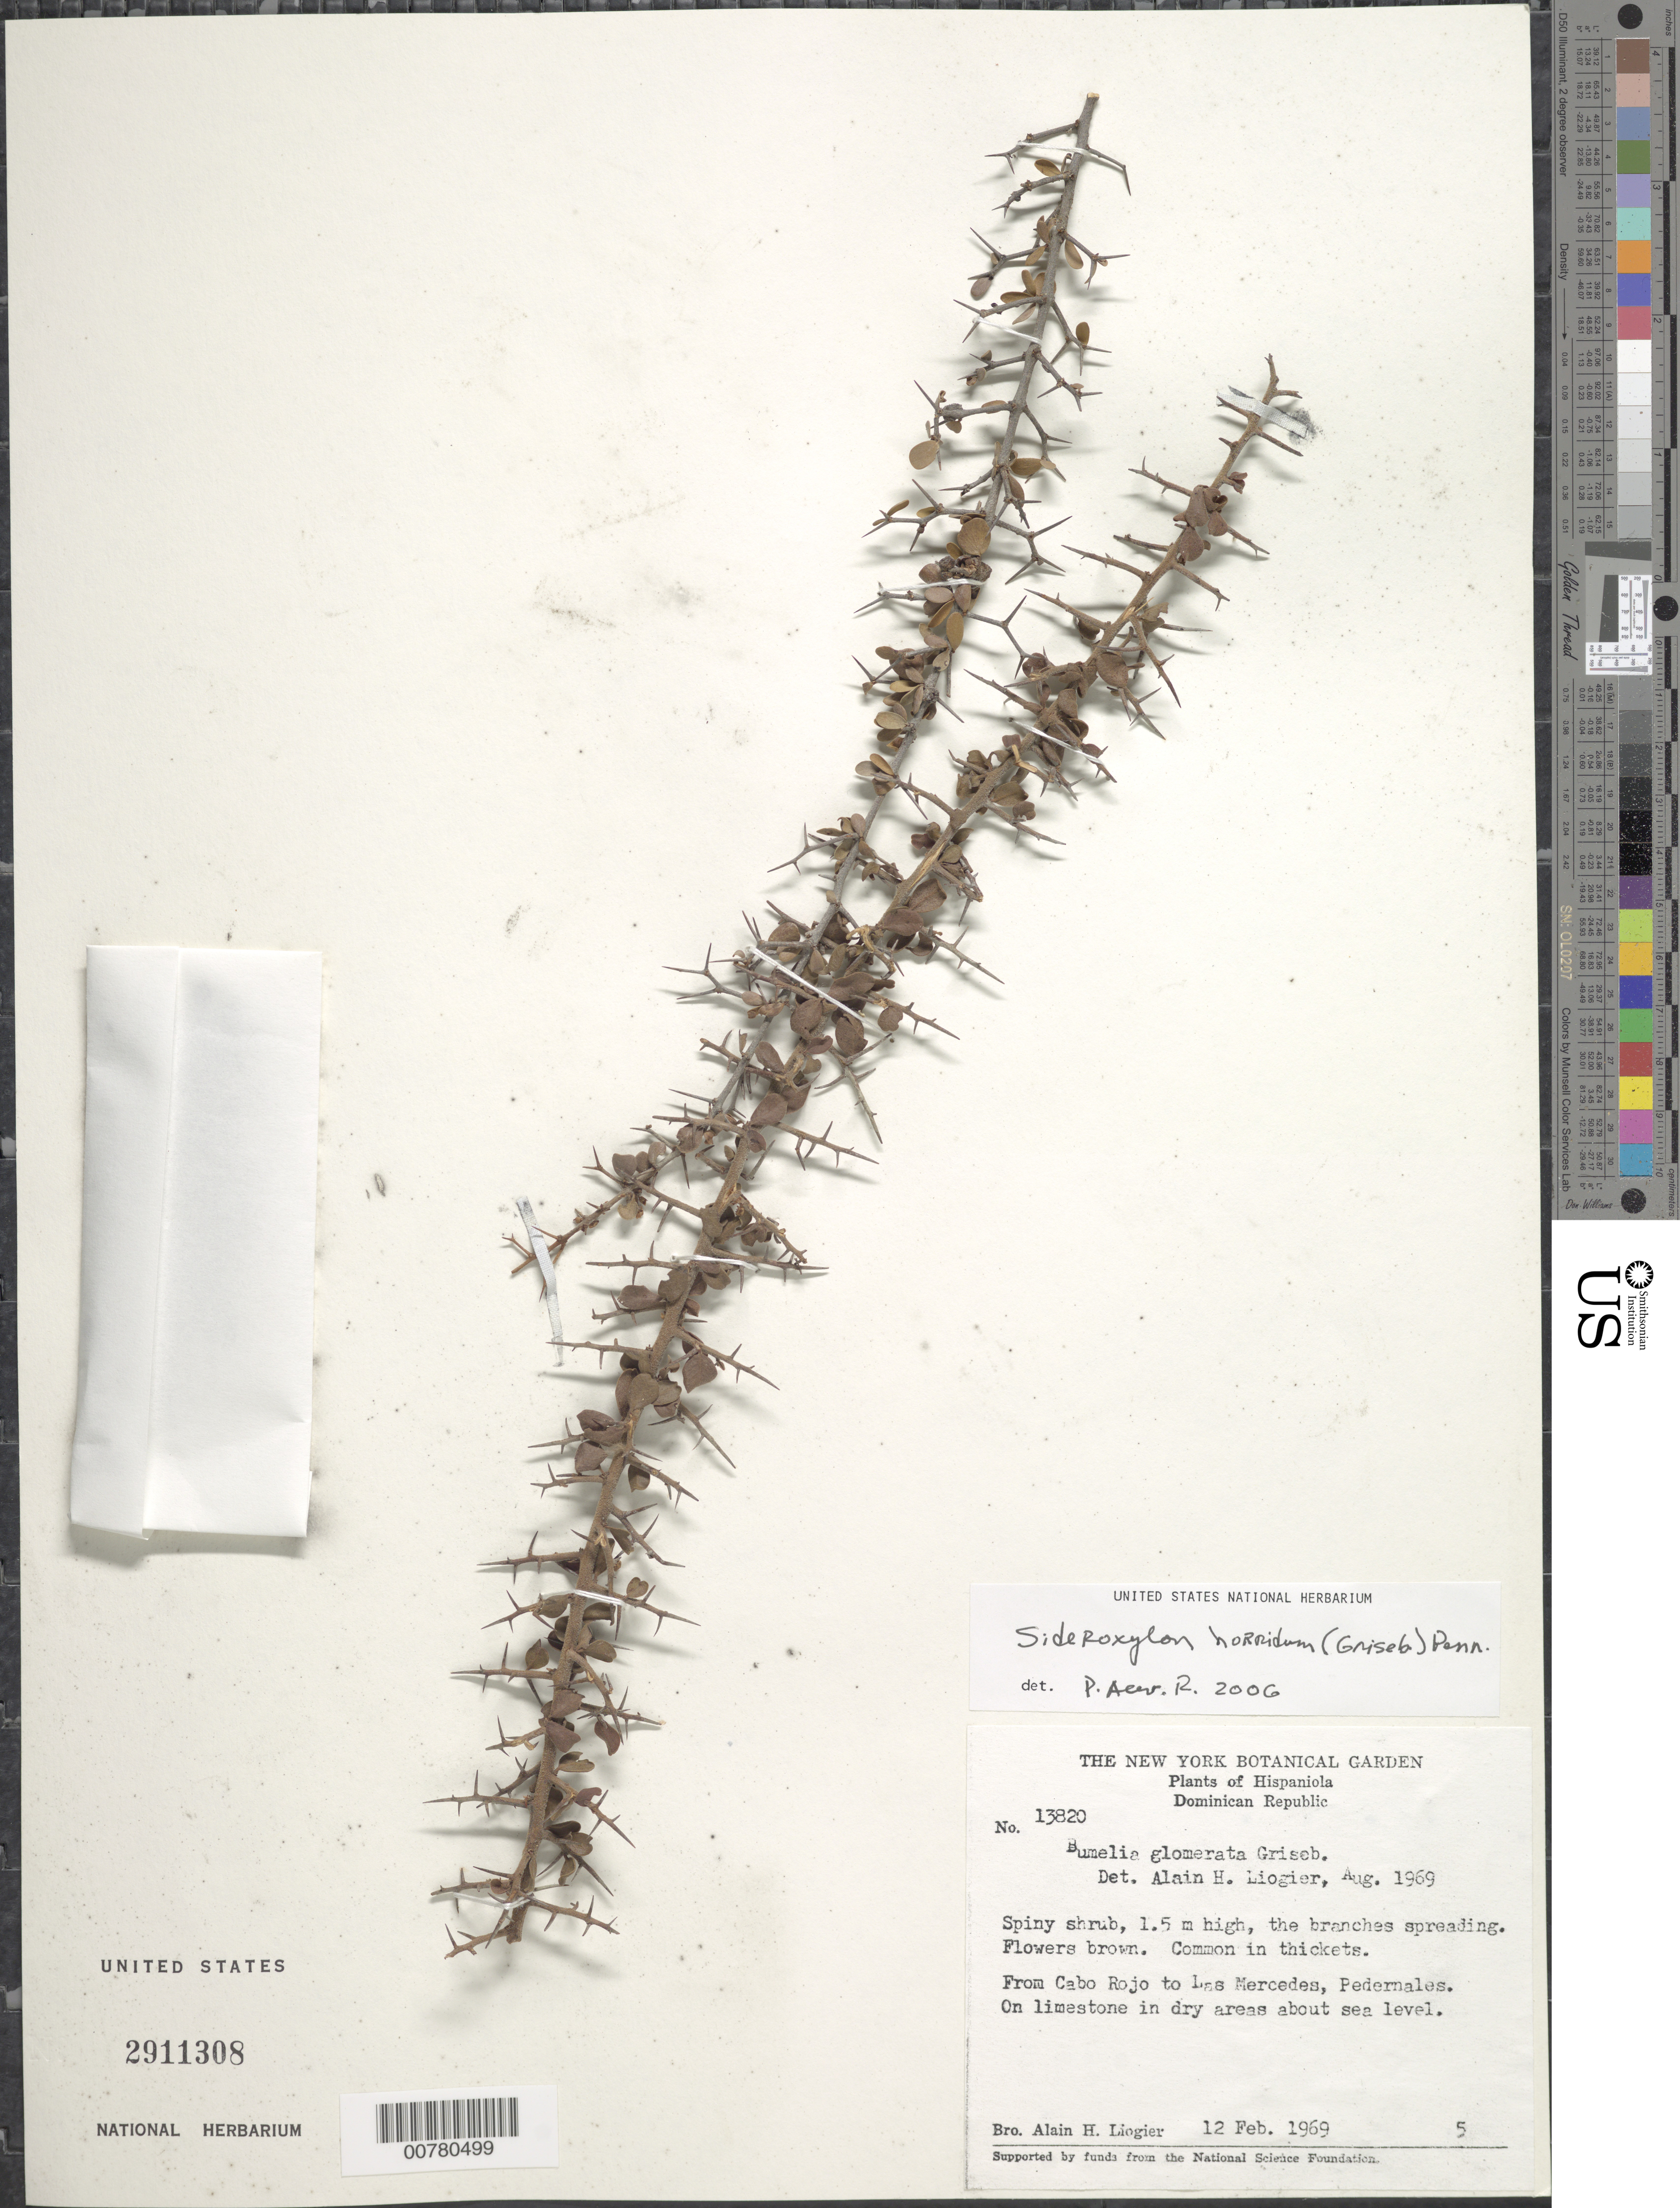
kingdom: Plantae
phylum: Tracheophyta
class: Magnoliopsida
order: Ericales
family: Sapotaceae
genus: Sideroxylon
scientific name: Sideroxylon horridum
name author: (Griseb.) T.D. Penn.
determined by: Liogier, Alain H.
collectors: A. H. Liogier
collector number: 13820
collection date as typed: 12 Feb 1969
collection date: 1969-02-12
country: Dominican Republic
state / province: Pedernales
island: Hispaniola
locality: From Cabo Rojo to Las Mercedes.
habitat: On limestone in dry areas.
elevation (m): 0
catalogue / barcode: US 2911308